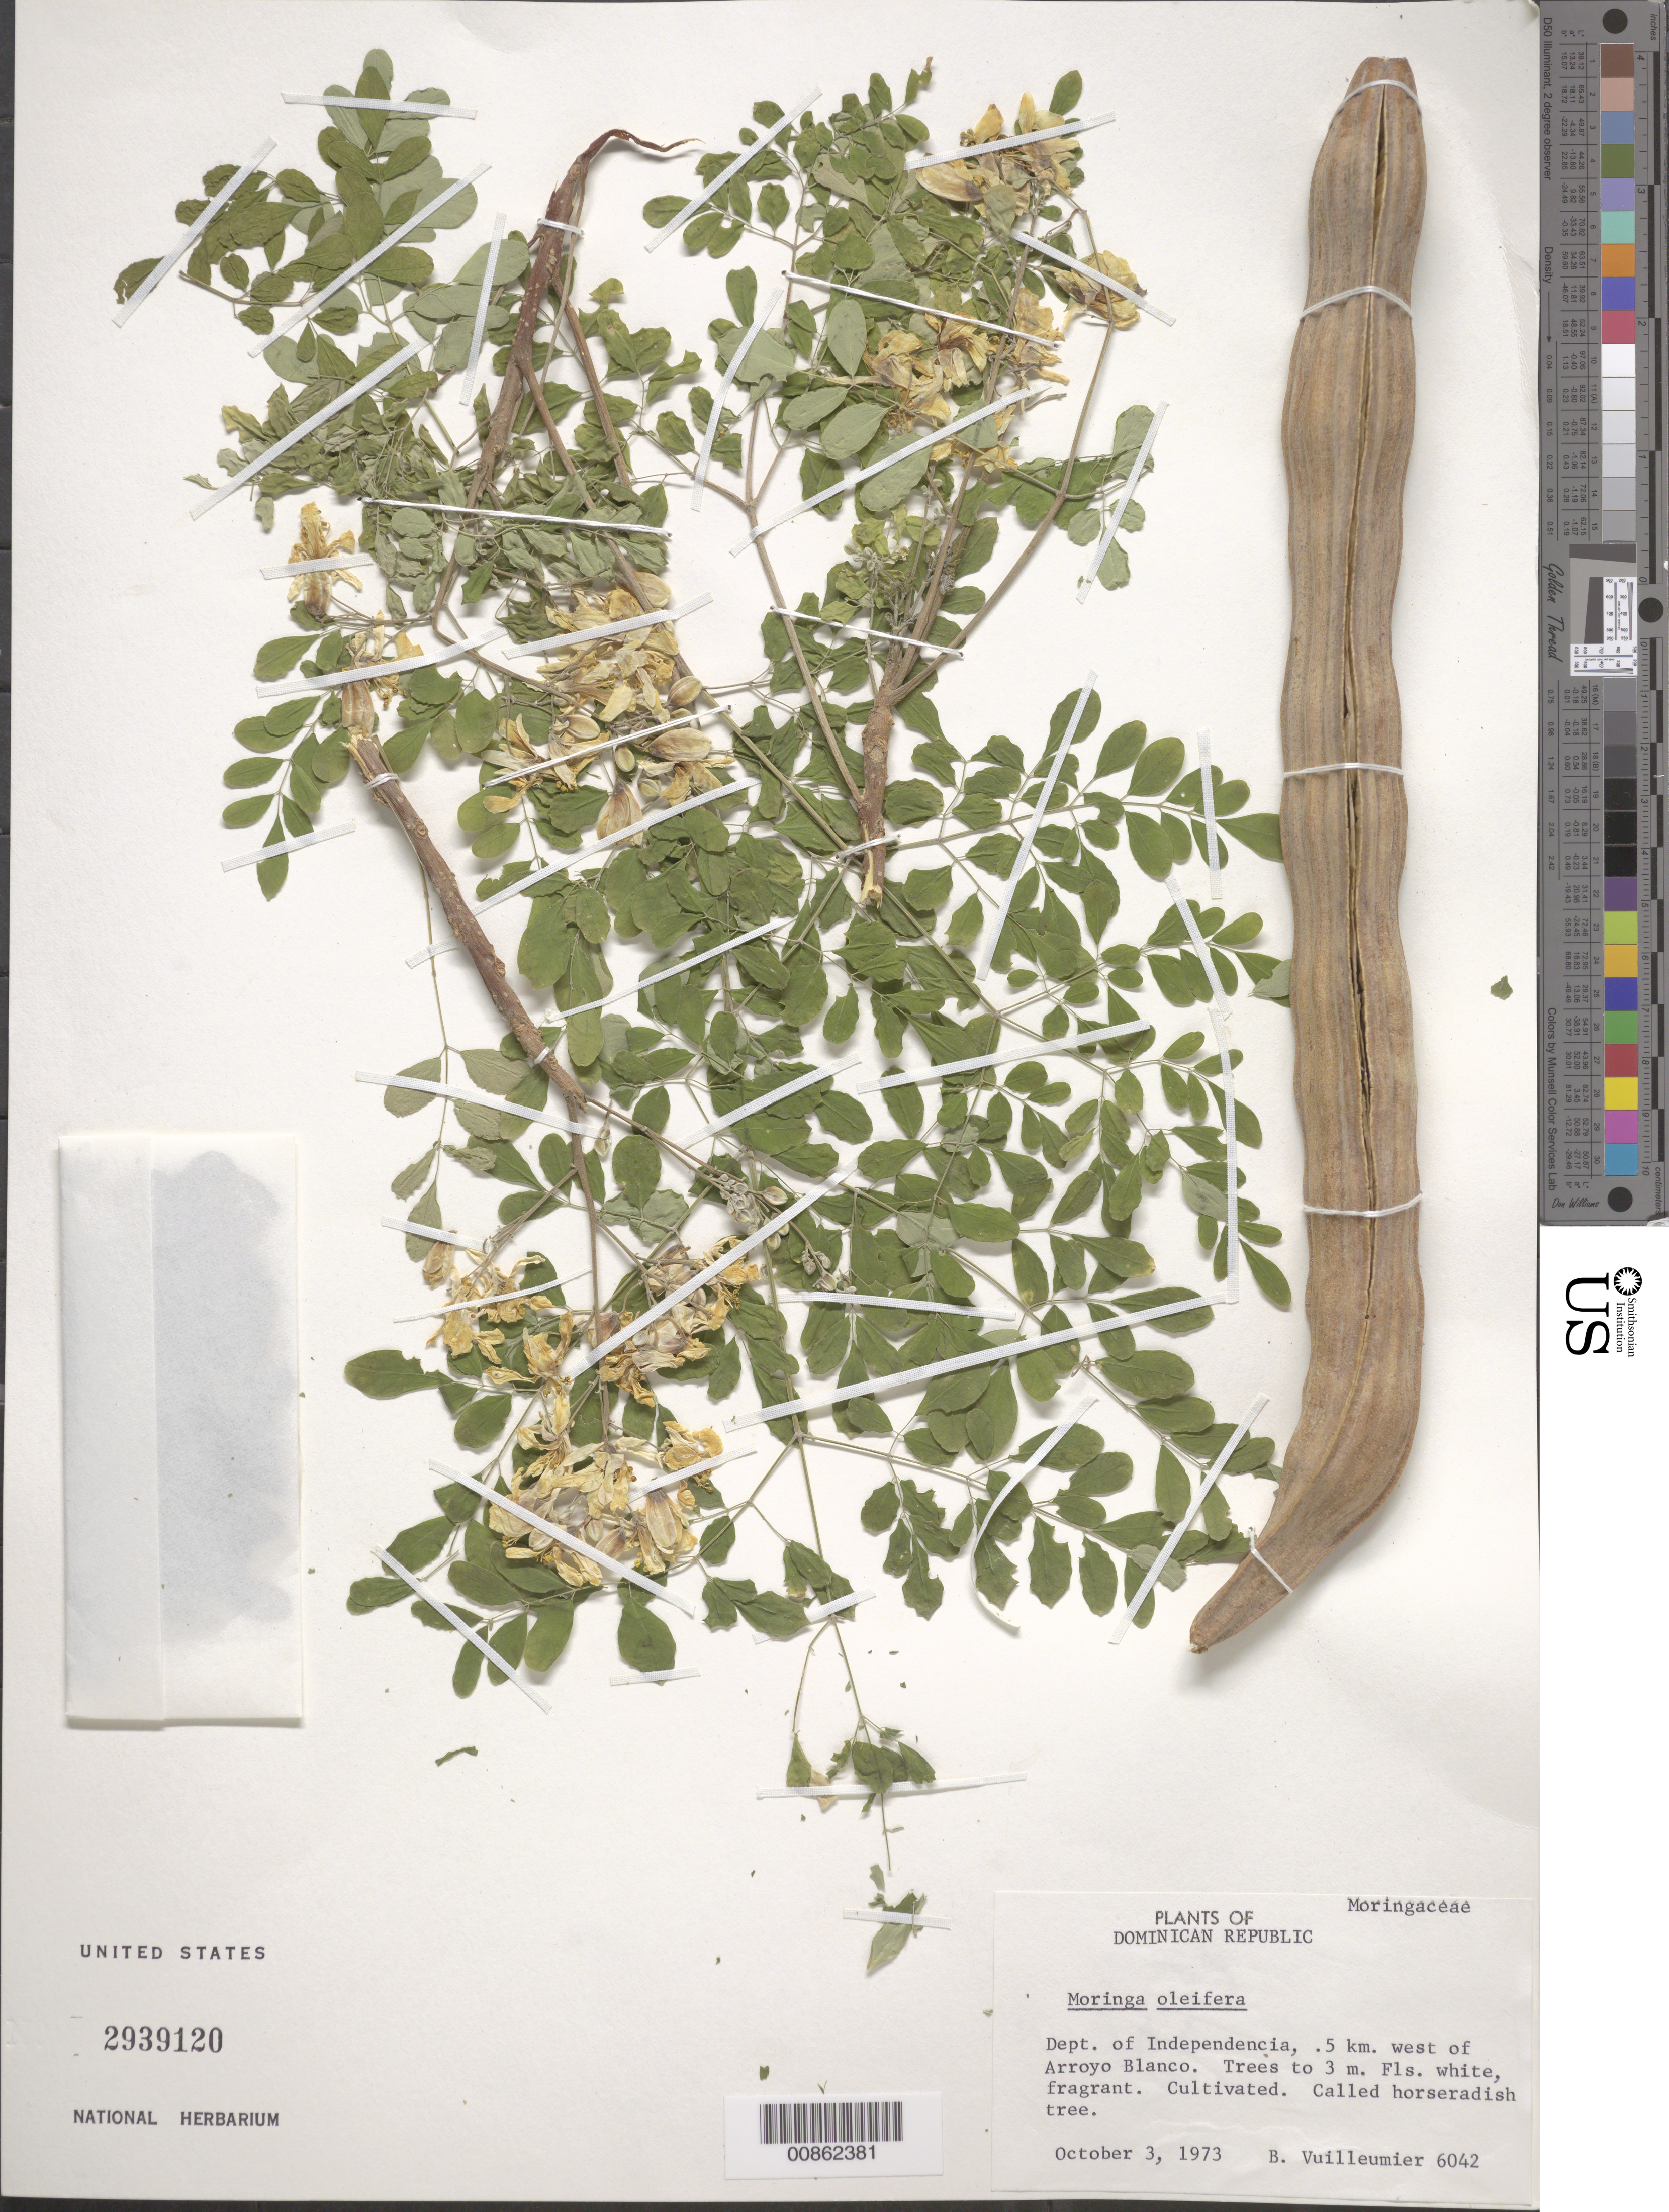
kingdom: Plantae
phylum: Tracheophyta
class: Magnoliopsida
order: Brassicales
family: Moringaceae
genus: Moringa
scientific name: Moringa oleifera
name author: Lam.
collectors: B. Vuilleumier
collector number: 6042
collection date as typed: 03 Oct 1973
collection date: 1973-10-03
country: Dominican Republic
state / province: Independencia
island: Hispaniola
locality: .5 km west of Arroyo Blanco.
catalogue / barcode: US 2939120